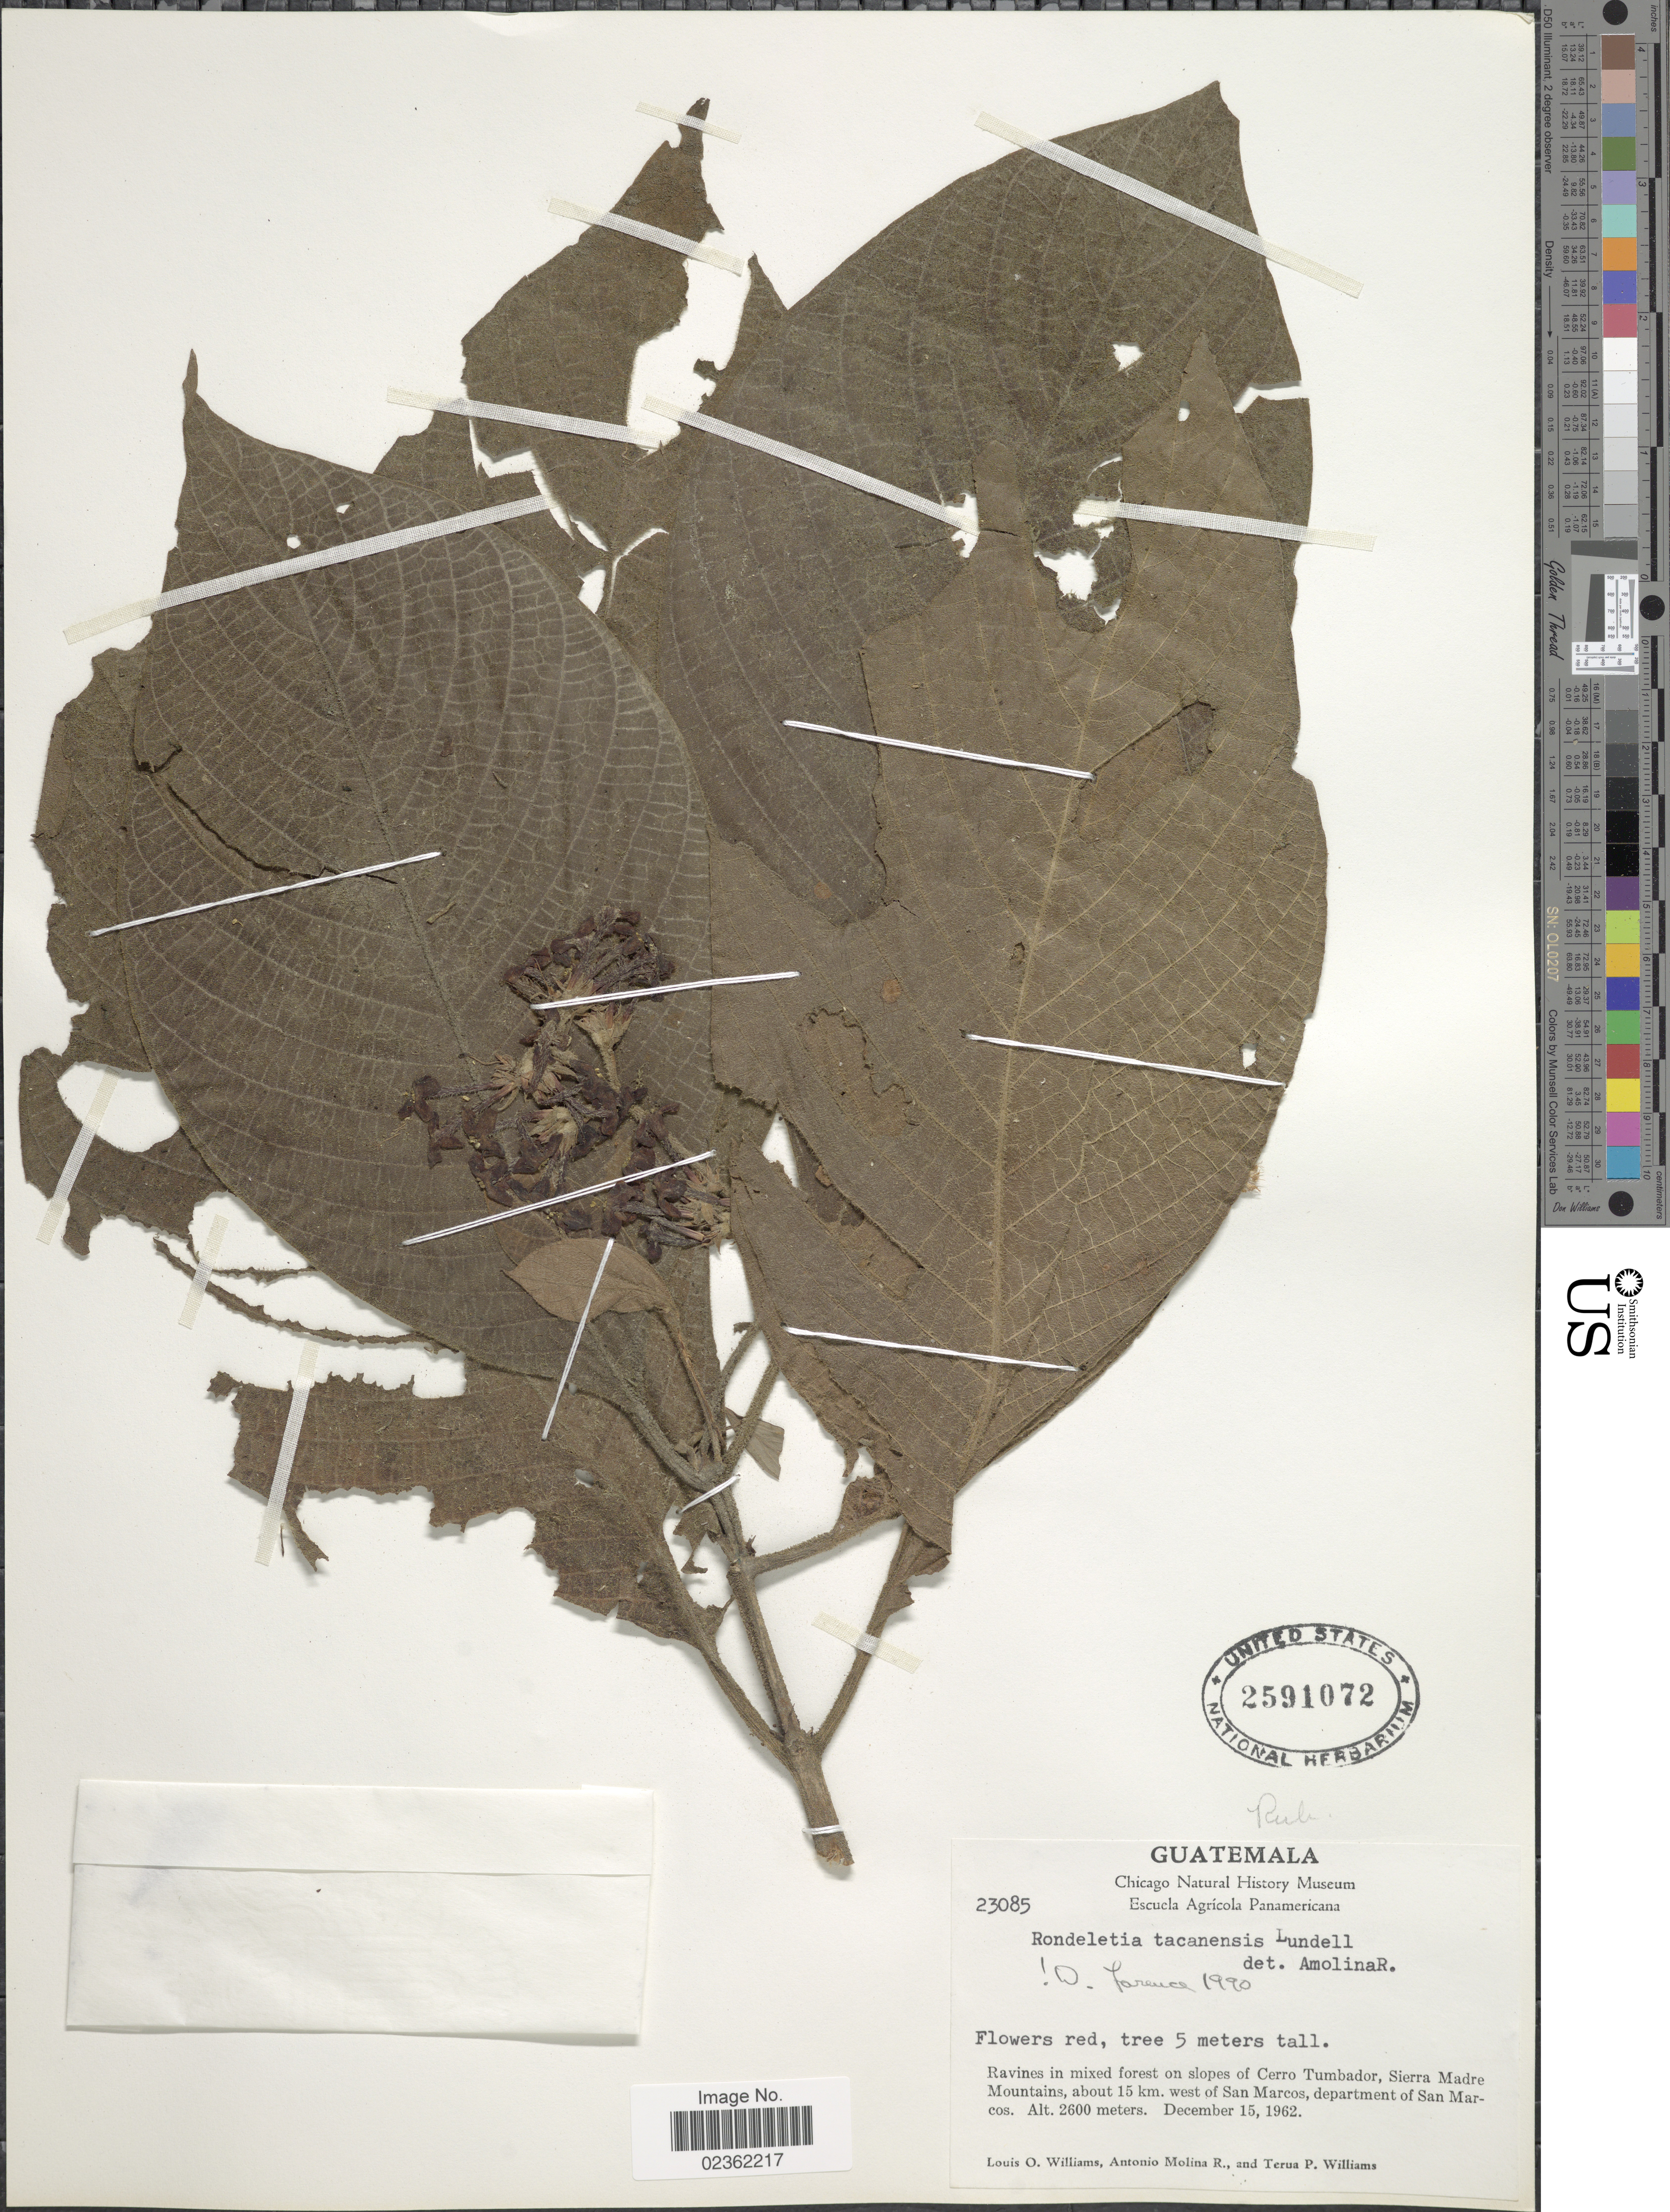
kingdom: Plantae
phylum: Tracheophyta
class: Magnoliopsida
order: Gentianales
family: Rubiaceae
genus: Rondeletia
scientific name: Rondeletia tacanensis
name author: Lundell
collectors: L. O. Williams, A. Molina R. & T. Williams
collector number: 23085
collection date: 1962-12-15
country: Guatemala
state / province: San Marcos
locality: Ravines in mixed forest on slopes of Cerro Tumbador, Sierra Madre Mountains, about 15 km. west of San Marcos.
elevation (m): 2600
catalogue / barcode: US 2591072